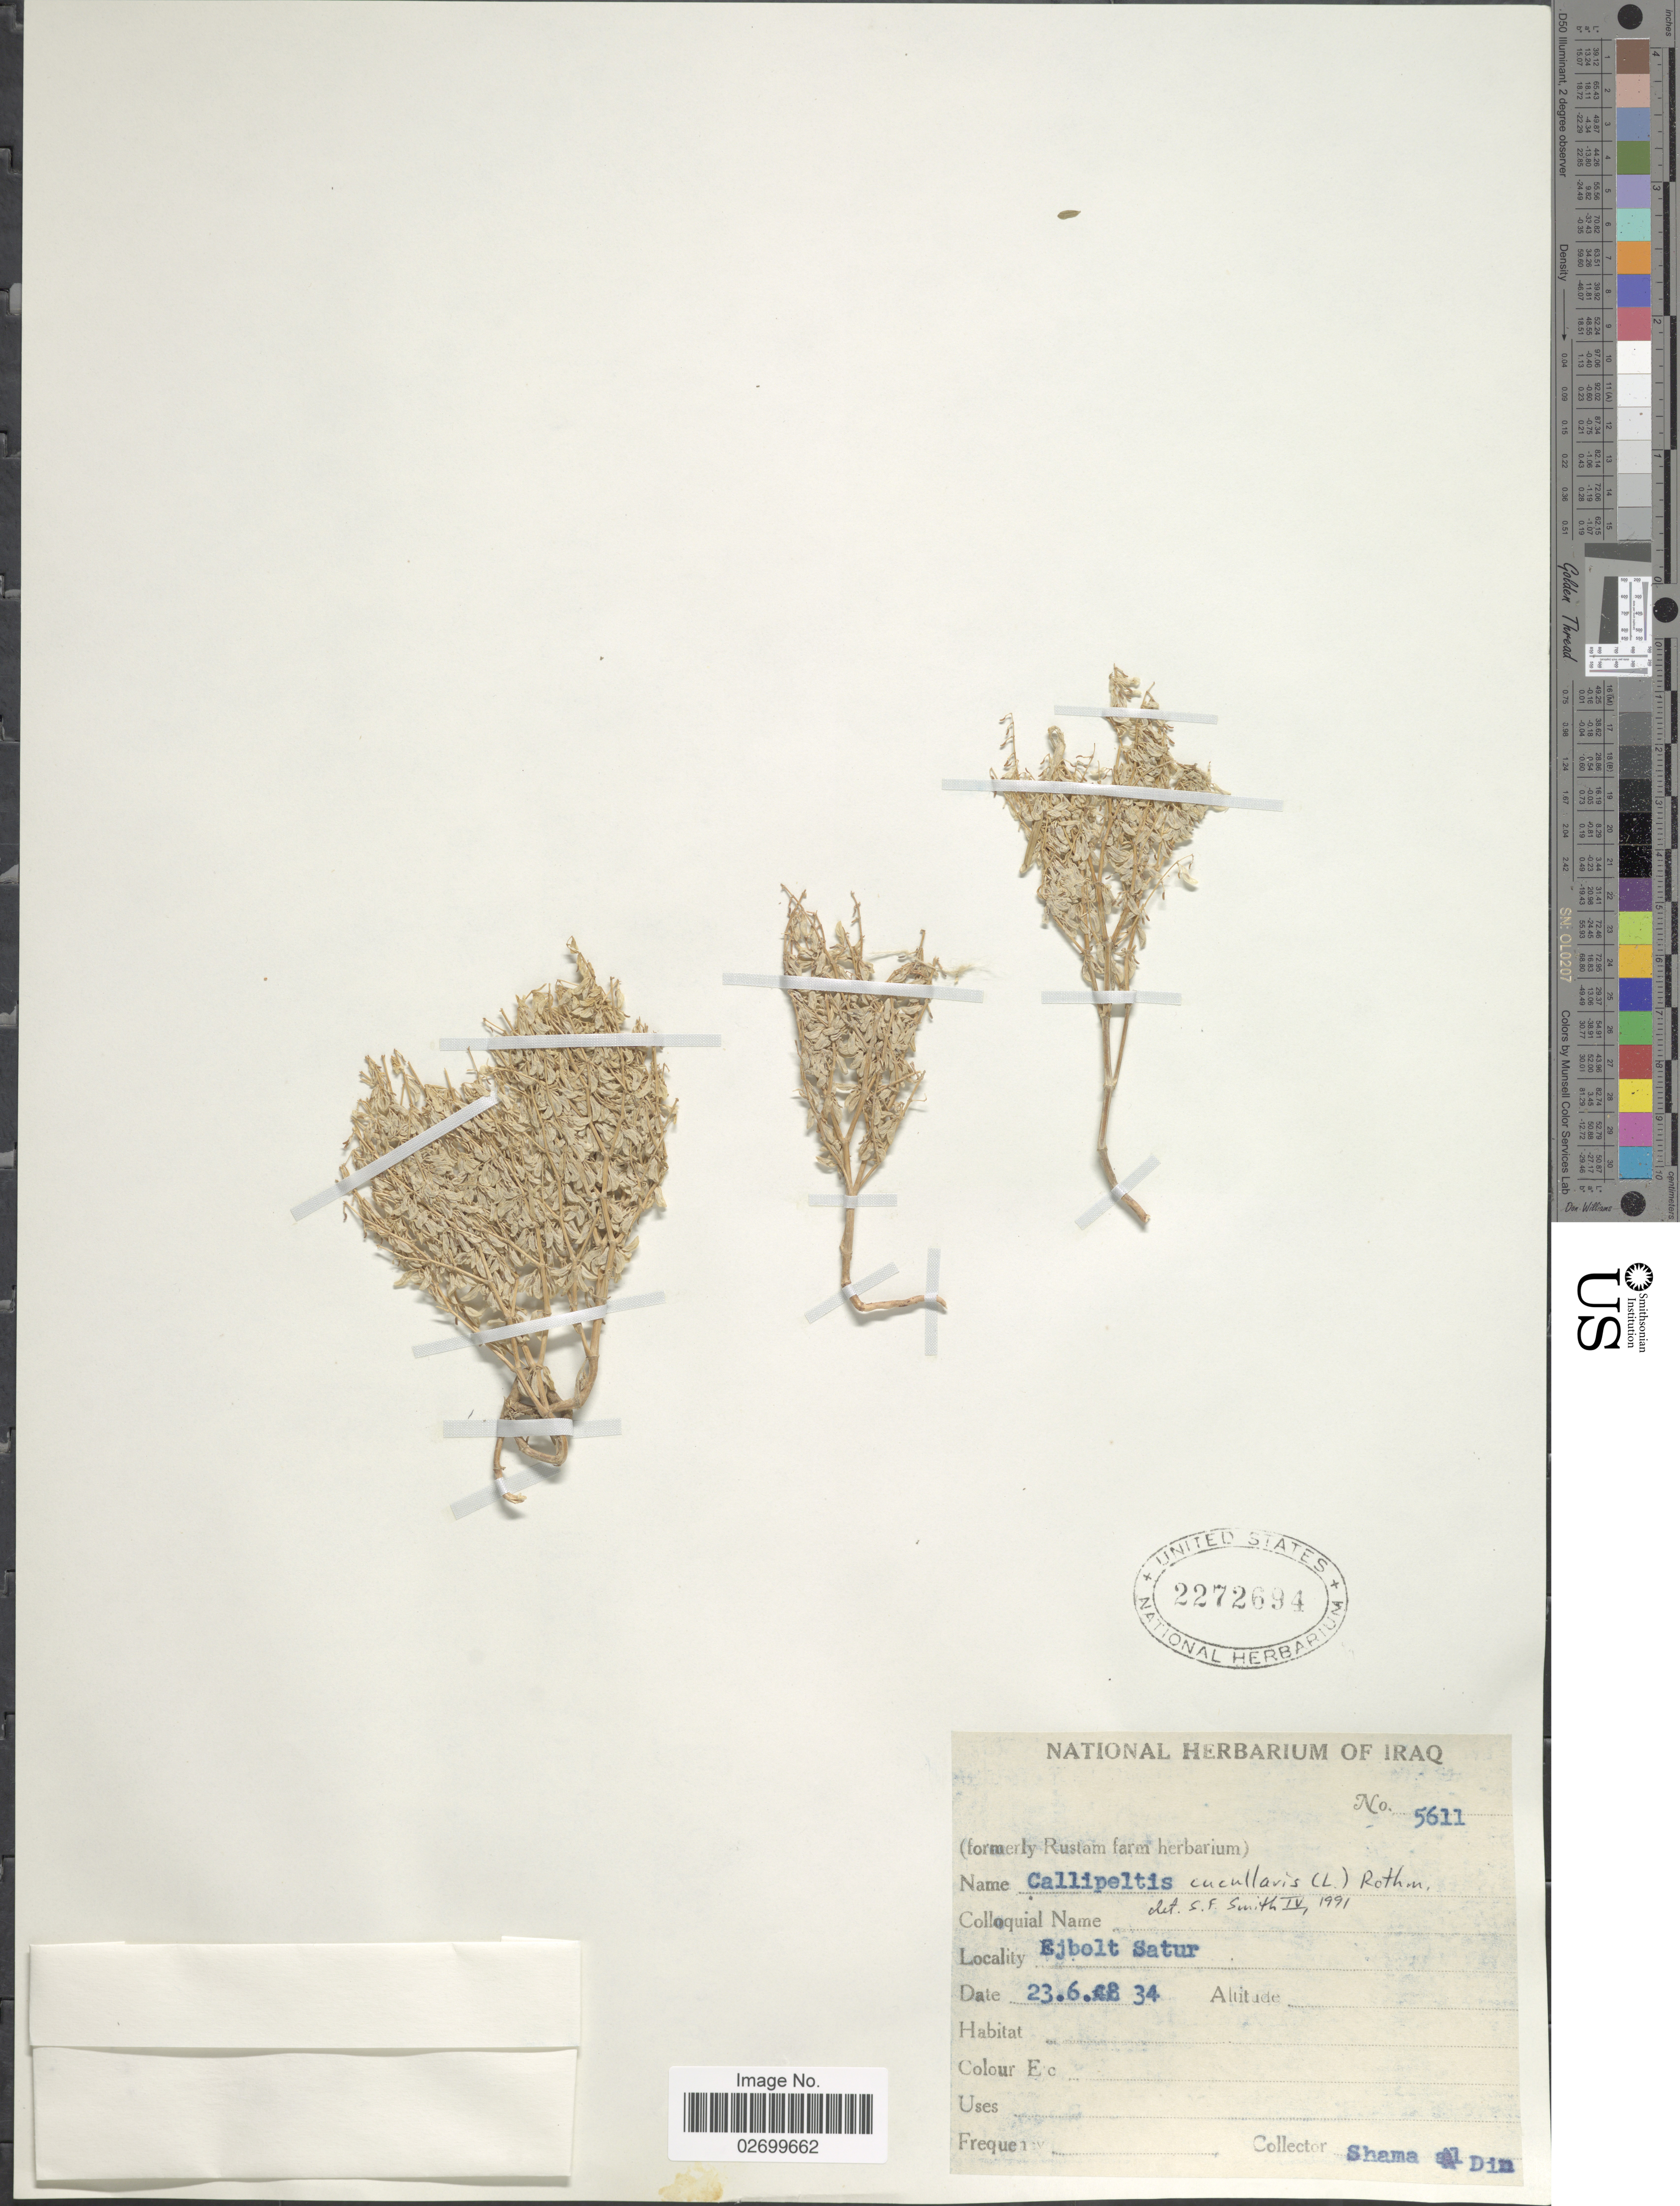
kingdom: Plantae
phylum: Tracheophyta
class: Magnoliopsida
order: Gentianales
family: Rubiaceae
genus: Callipeltis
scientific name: Callipeltis cucullaris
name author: (L.) DC.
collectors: S. al Din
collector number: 5611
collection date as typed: Transcribed d/m/y: 23/6/34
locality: Ejbolt Satur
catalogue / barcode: US 2272694